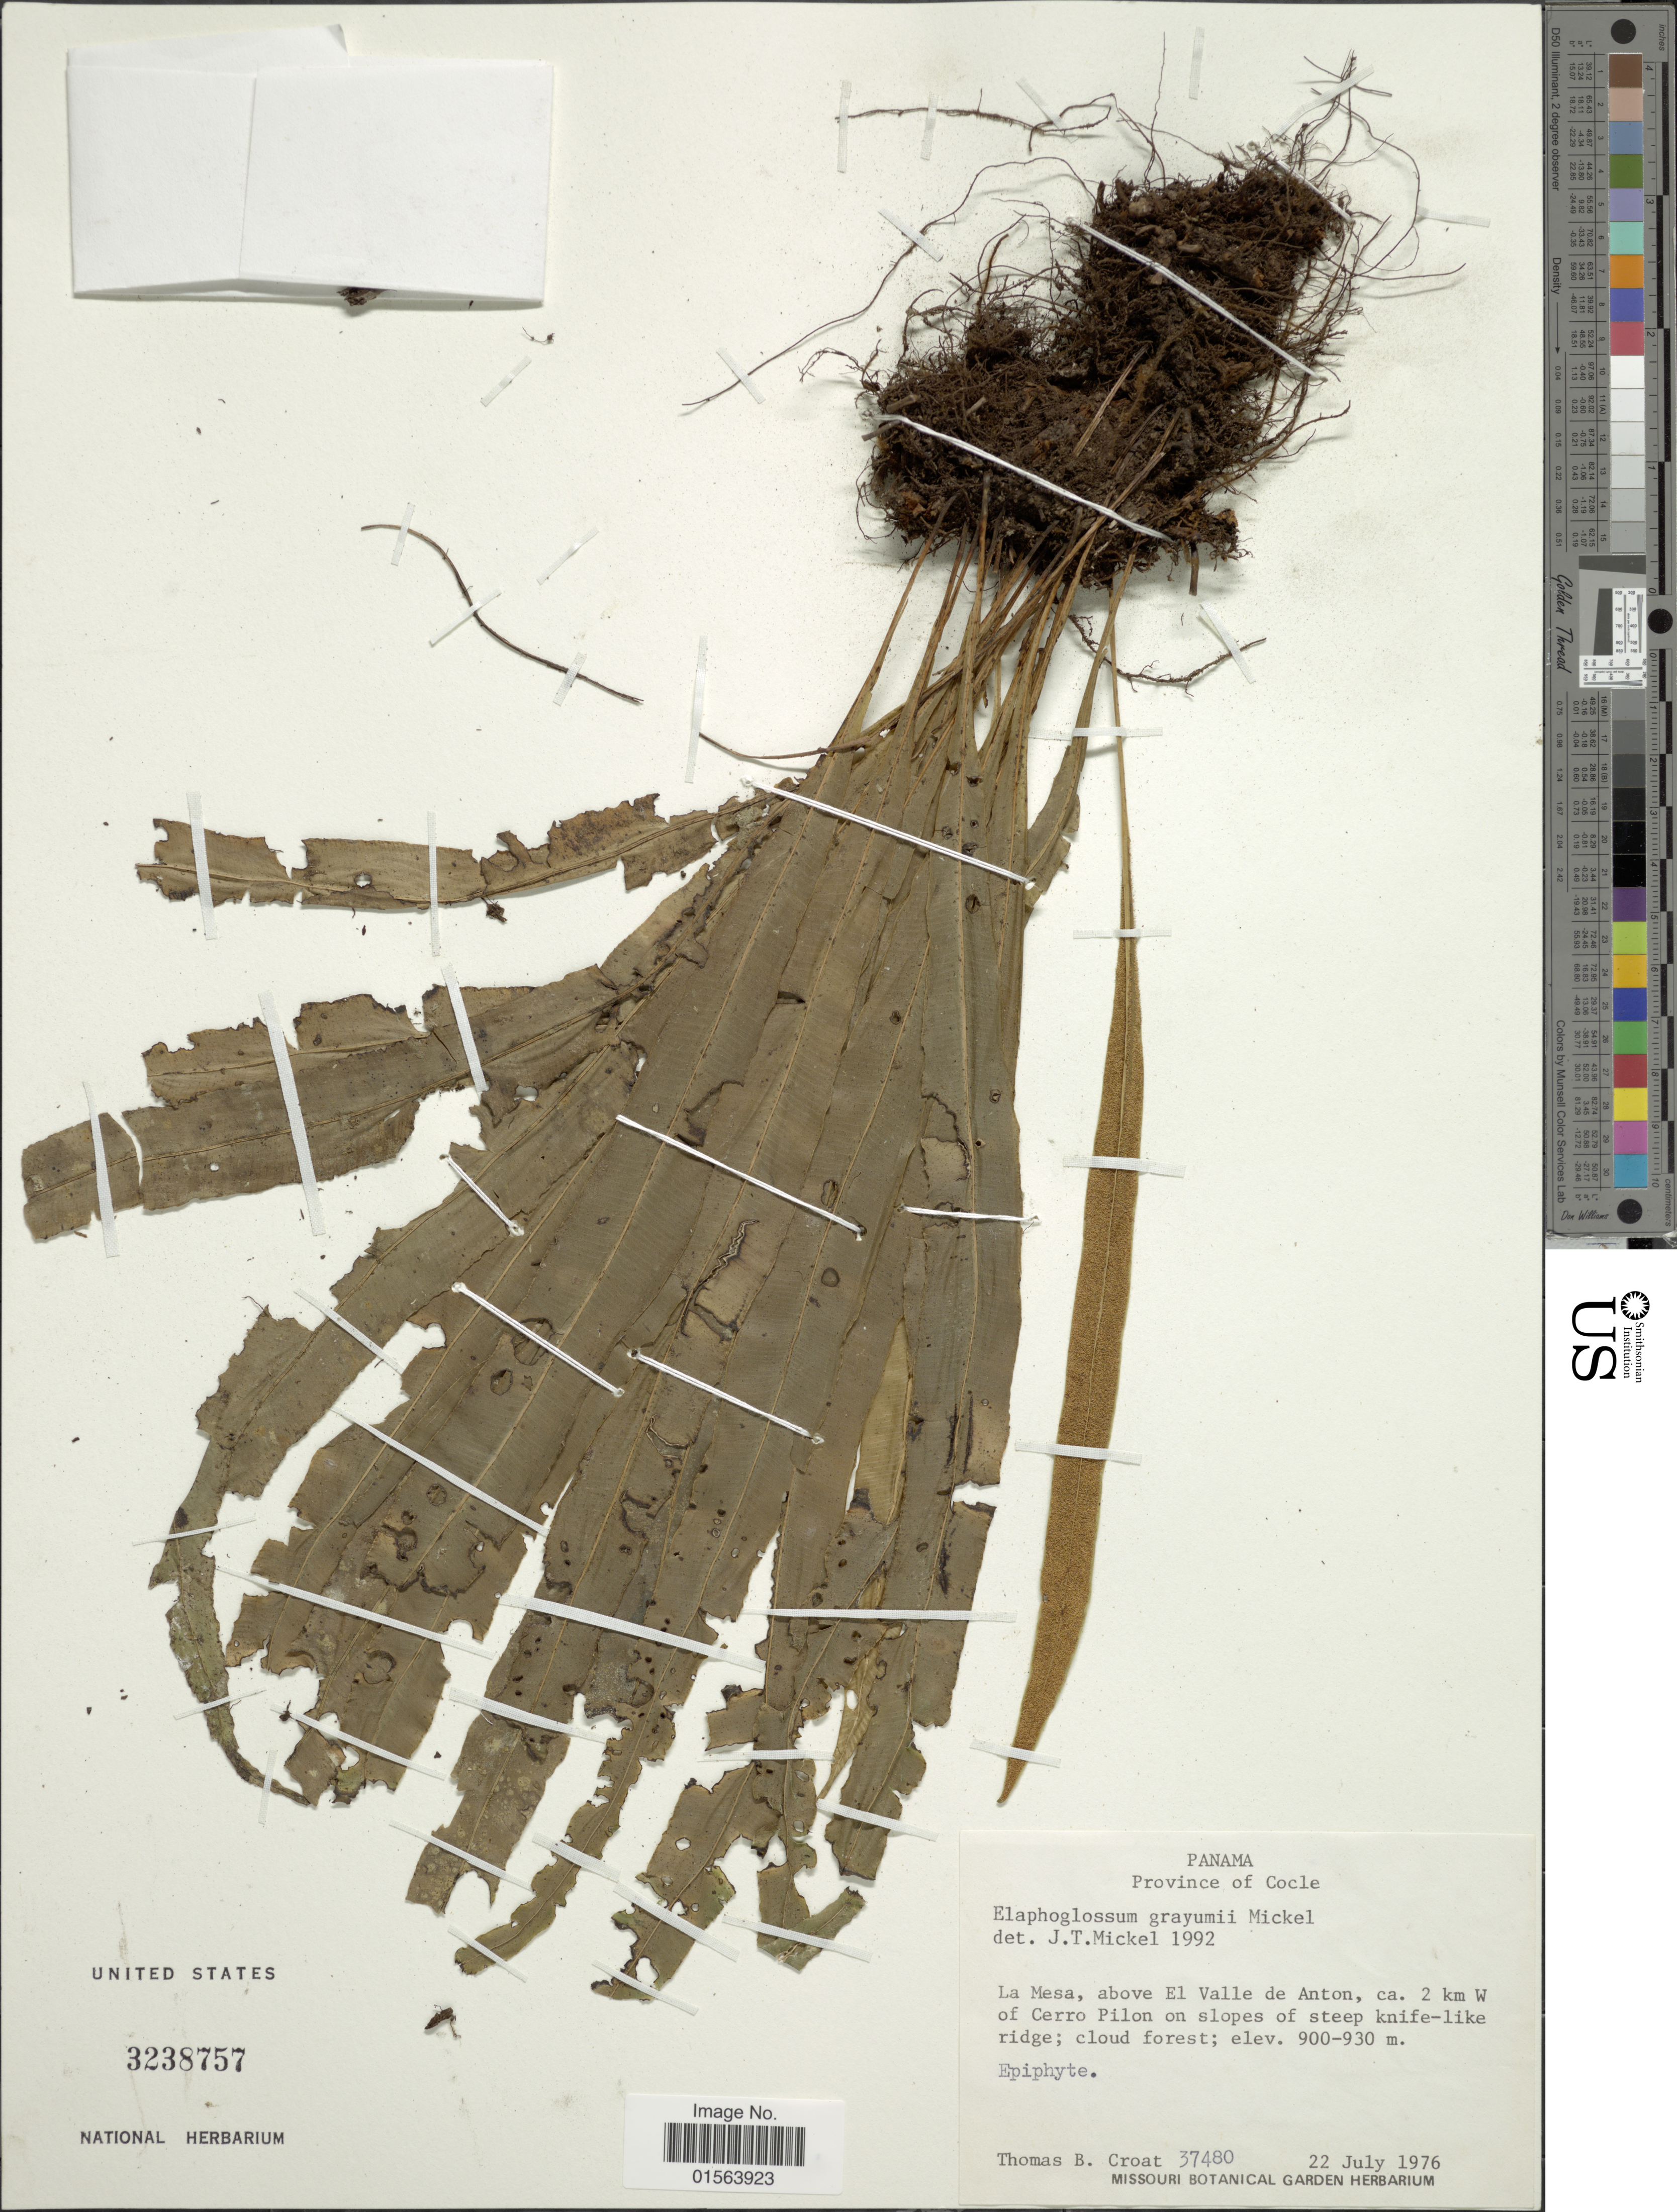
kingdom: Plantae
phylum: Tracheophyta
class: Polypodiopsida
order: Polypodiales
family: Dryopteridaceae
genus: Elaphoglossum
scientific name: Elaphoglossum grayumii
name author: Mickel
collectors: T. B. Croat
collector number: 37480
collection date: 1976-07-22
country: Panama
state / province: Coclé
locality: Province of Cocle, La Mesa, above El Valle de Anton, ca. 2 km W of Cerro Pilon on slopes of steep knife-like ridge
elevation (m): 900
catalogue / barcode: US 3238757